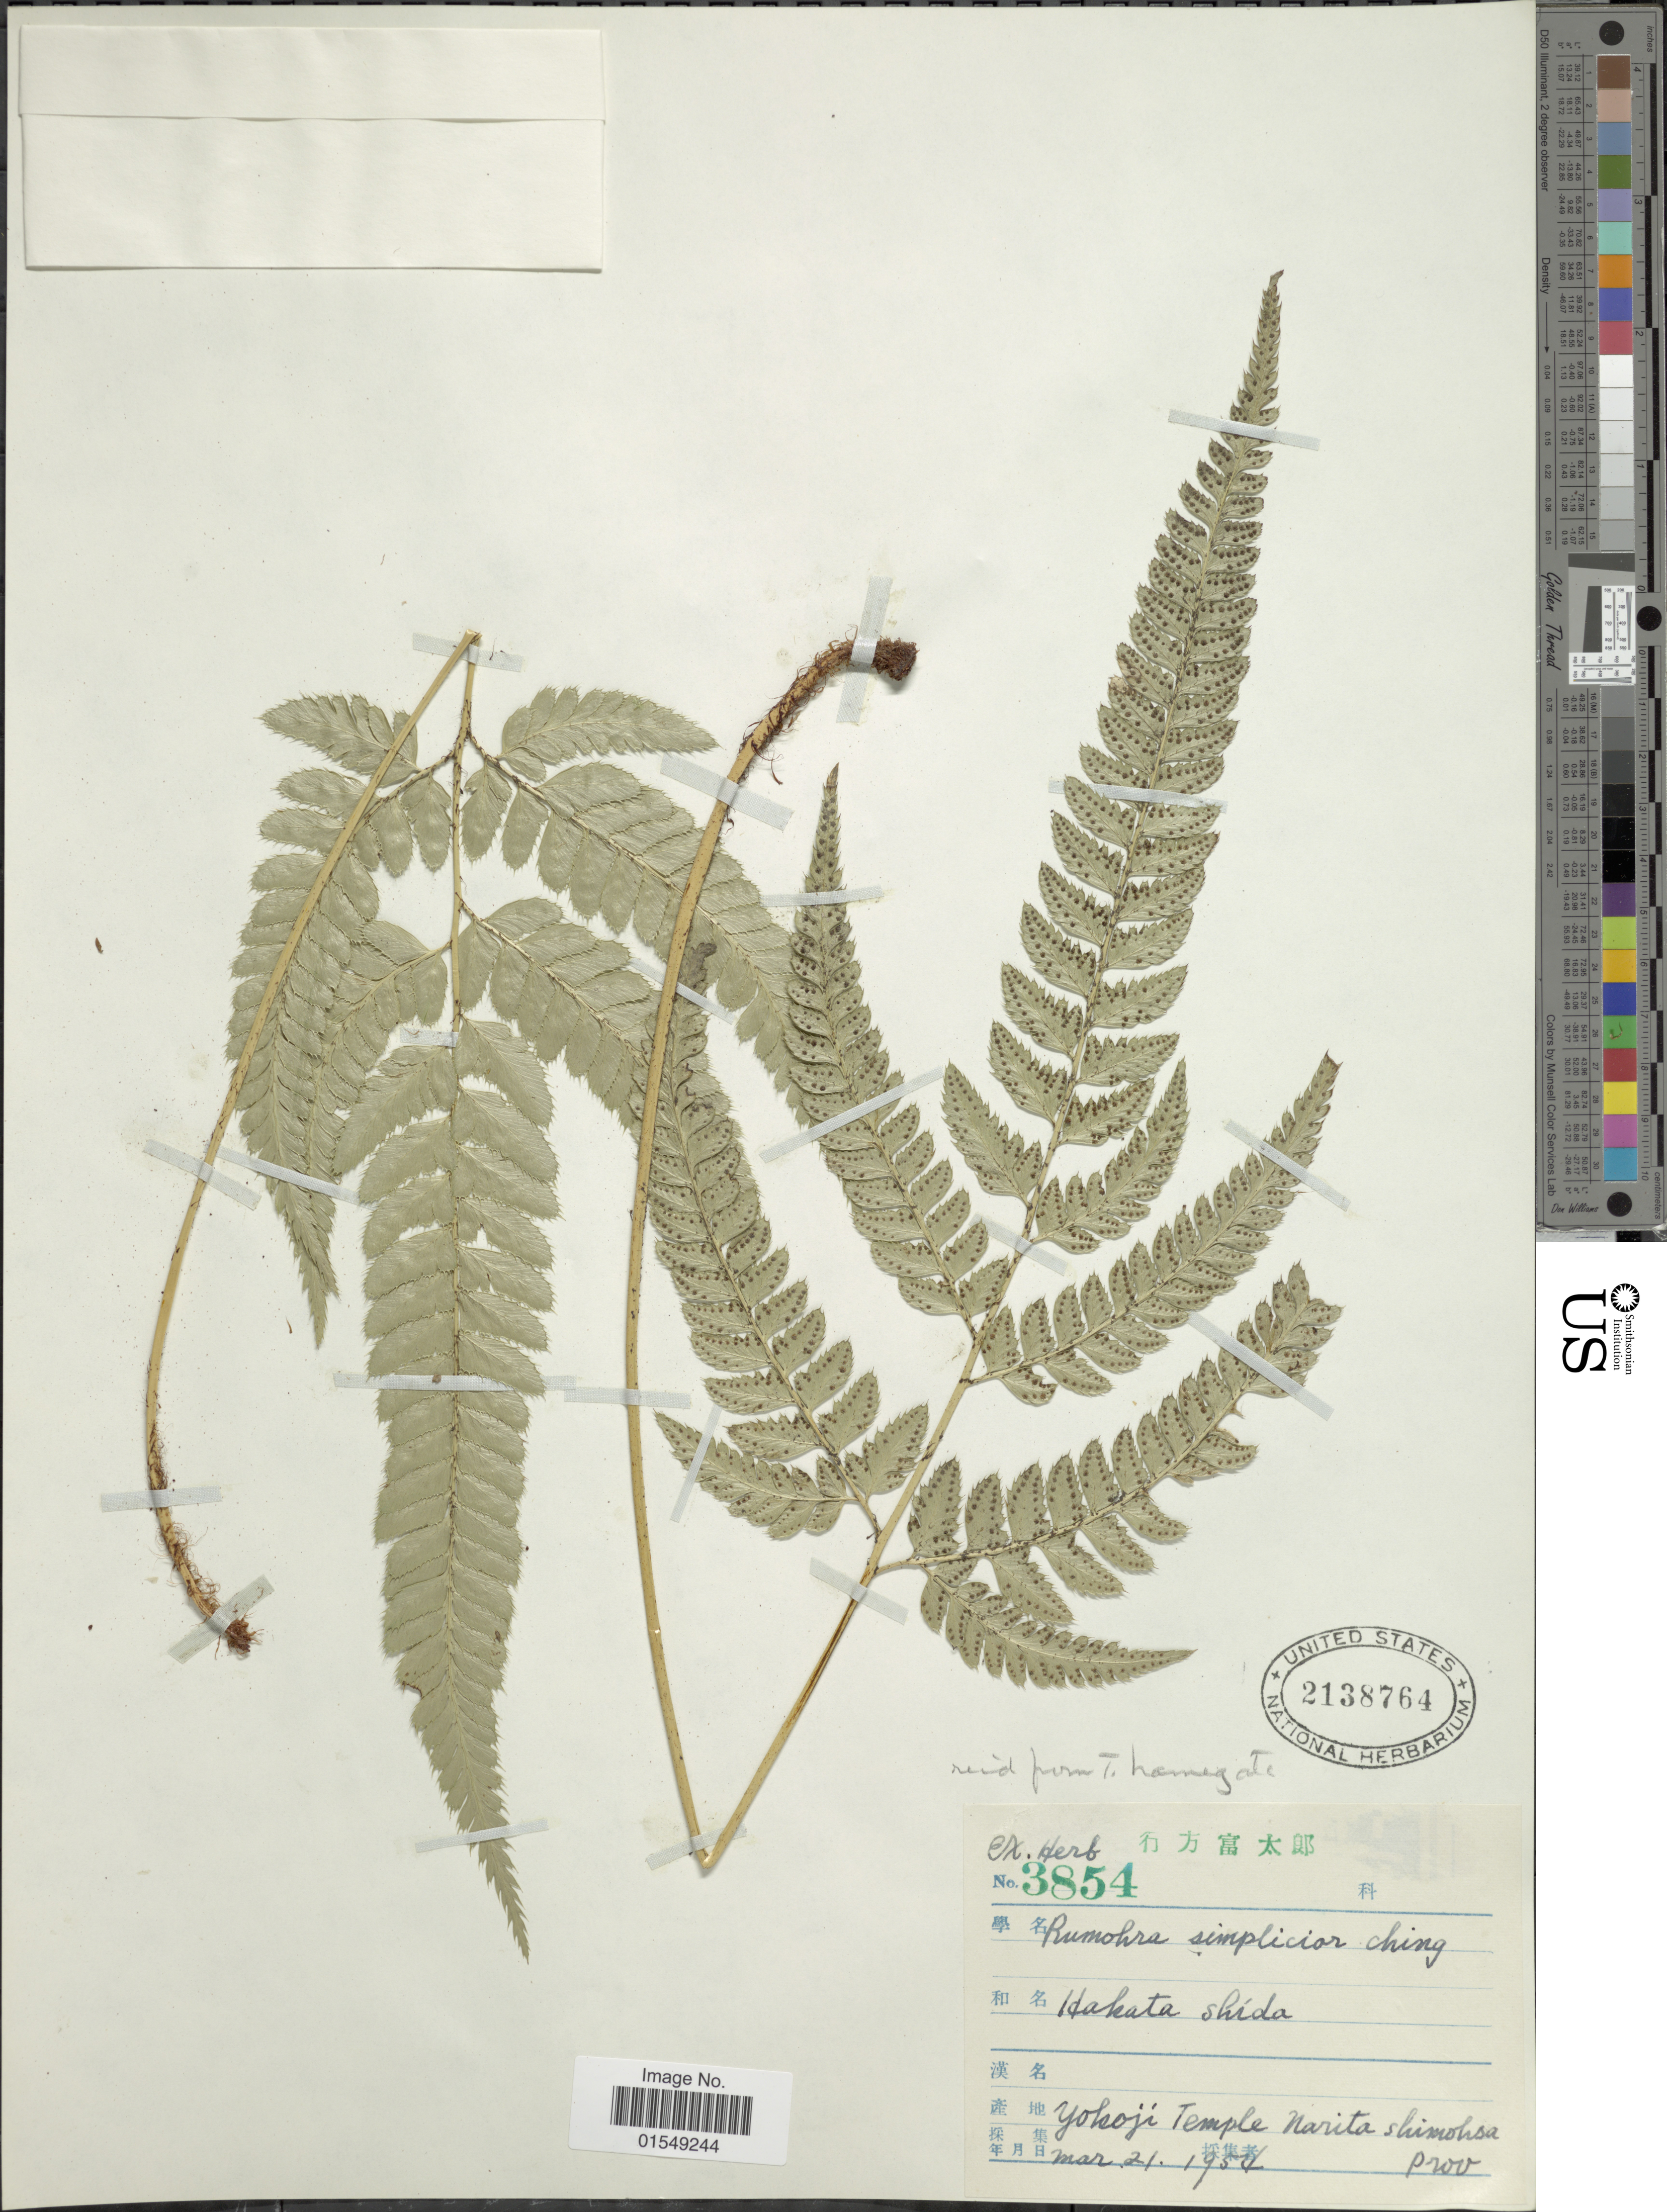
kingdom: Plantae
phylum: Tracheophyta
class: Polypodiopsida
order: Polypodiales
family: Dryopteridaceae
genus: Arachniodes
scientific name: Arachniodes simplicior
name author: (Makino) Ohwi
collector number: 3854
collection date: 1954-03-21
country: Japan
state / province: Tiba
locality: Yokoji Temple, Narita Shimohsa Prov.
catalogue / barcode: US 2138764